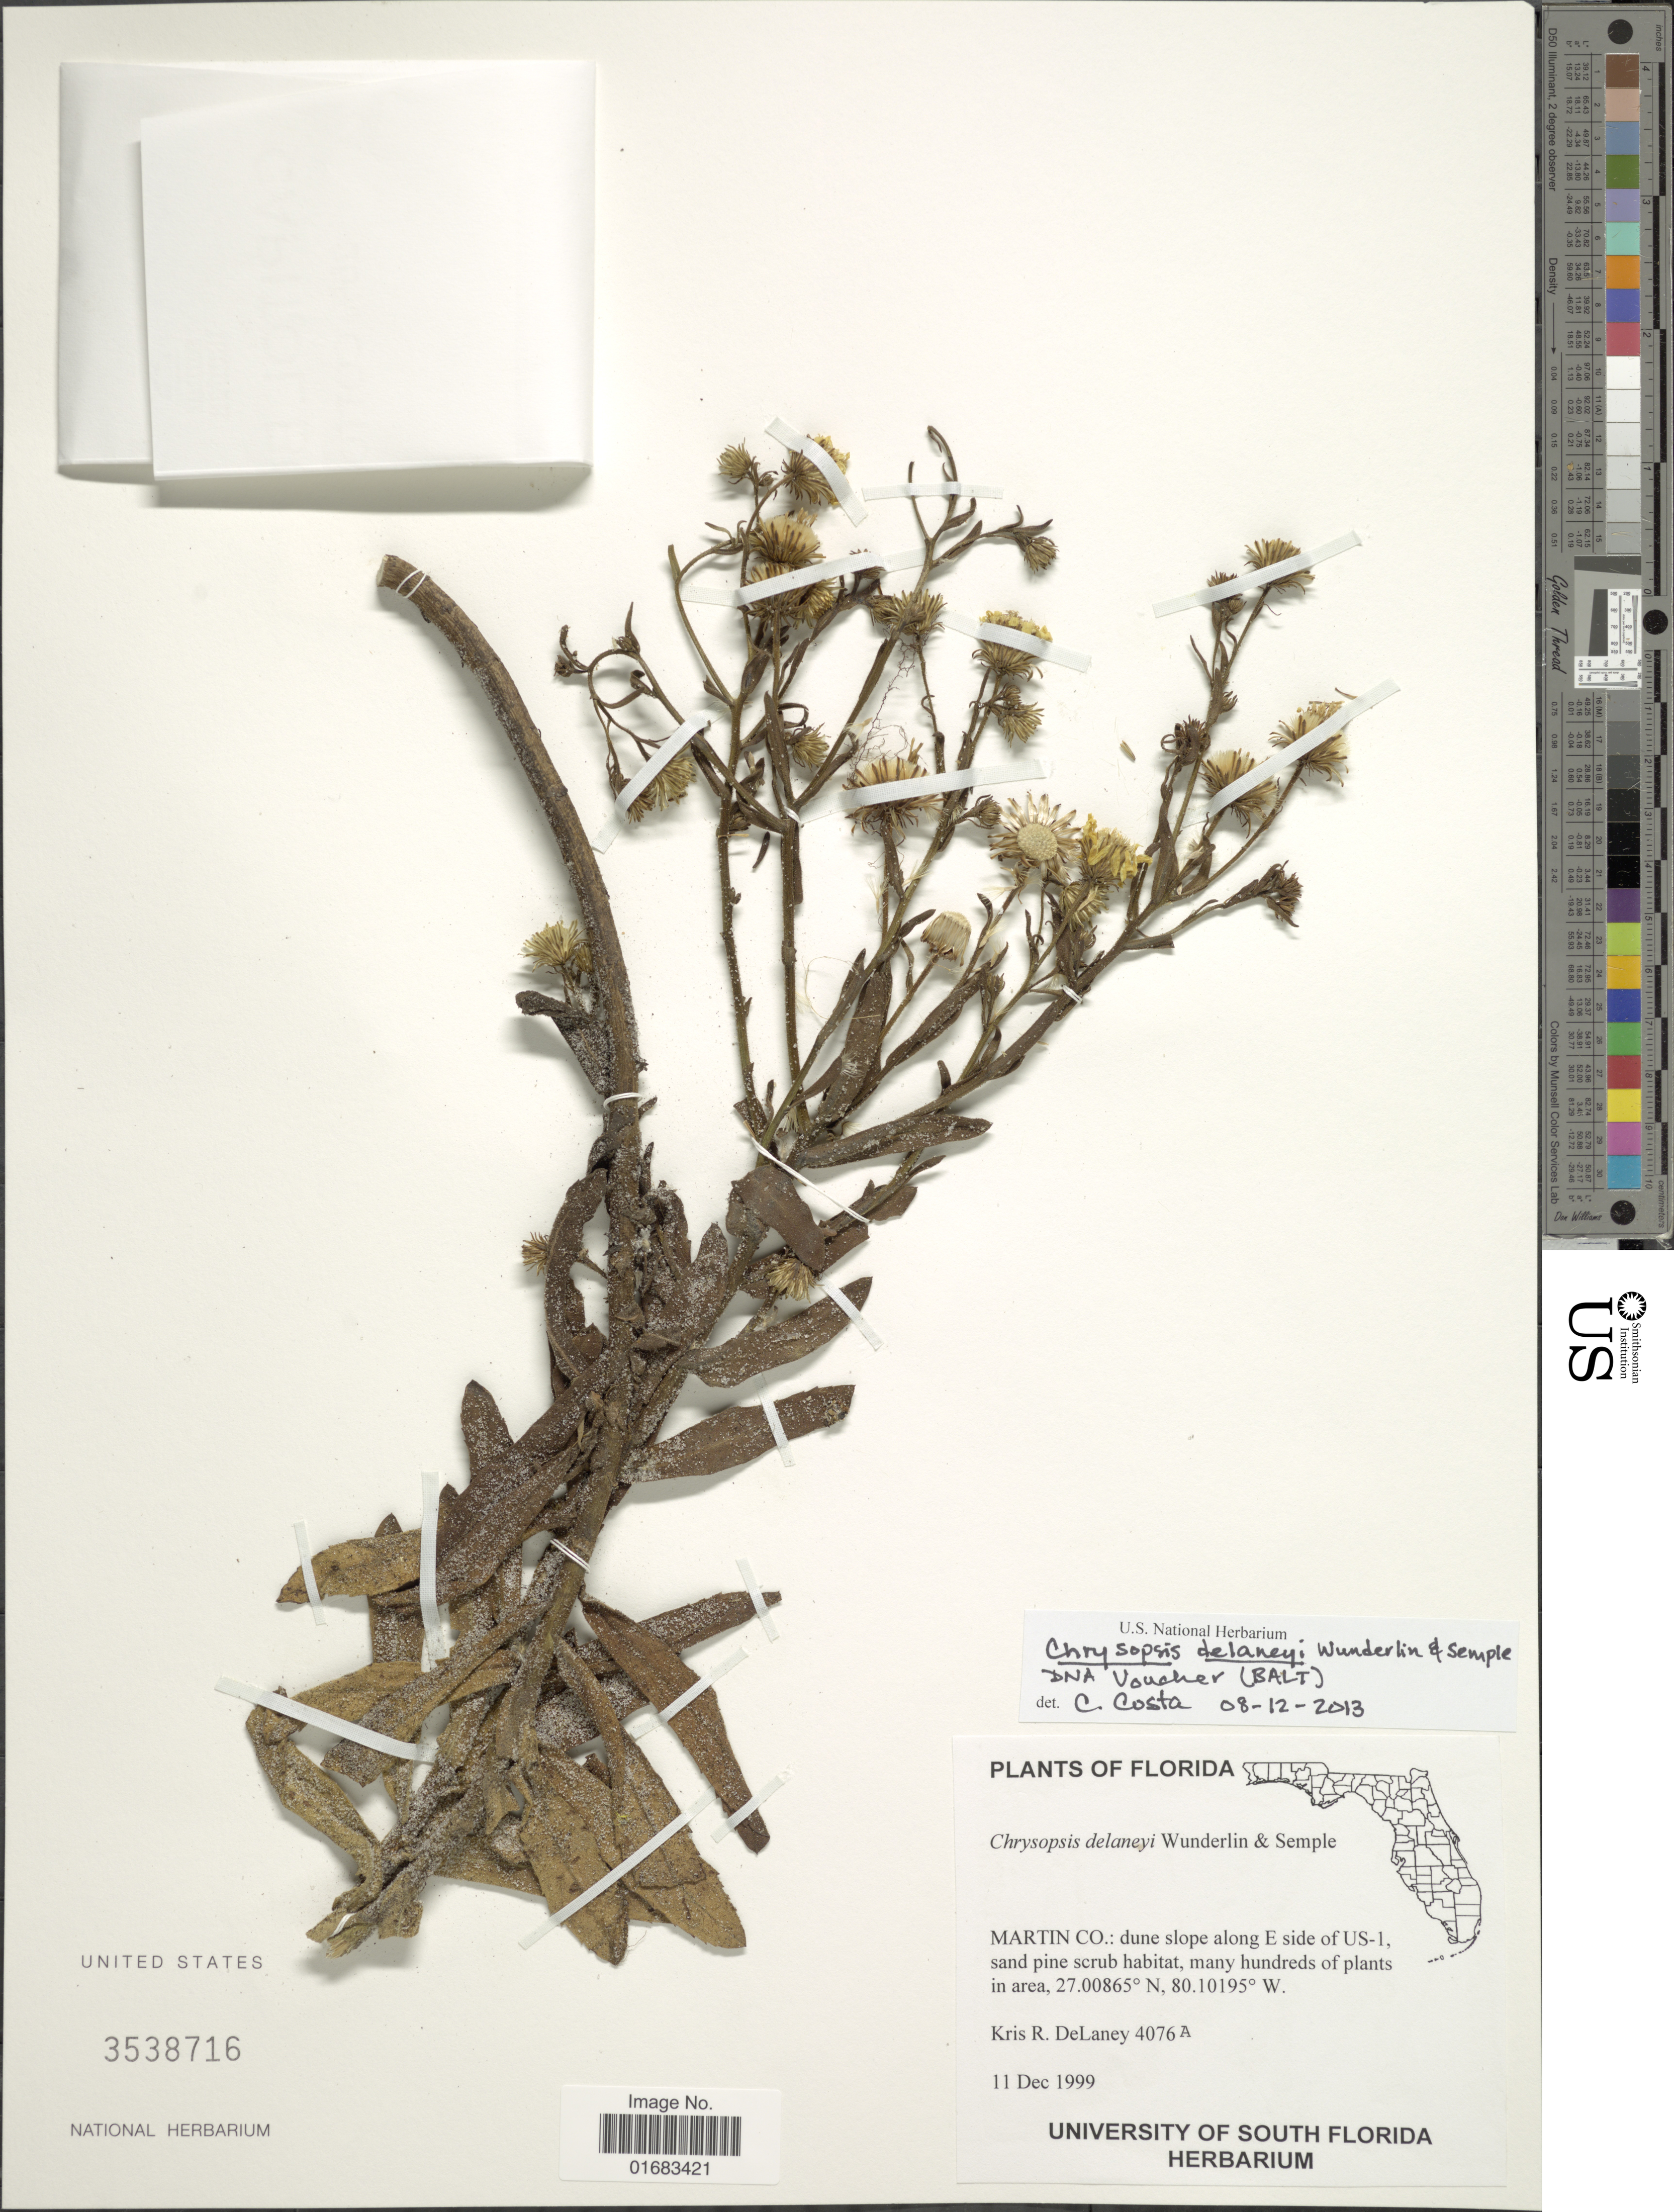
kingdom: Plantae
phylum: Tracheophyta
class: Magnoliopsida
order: Asterales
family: Asteraceae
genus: Chrysopsis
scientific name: Chrysopsis delaneyi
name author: Wunderlin & Semple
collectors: K. R. DeLaney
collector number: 4076A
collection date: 1999-12-11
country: United States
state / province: Florida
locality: Martin Co.: dune slope along E side of US-1,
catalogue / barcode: US 3538716